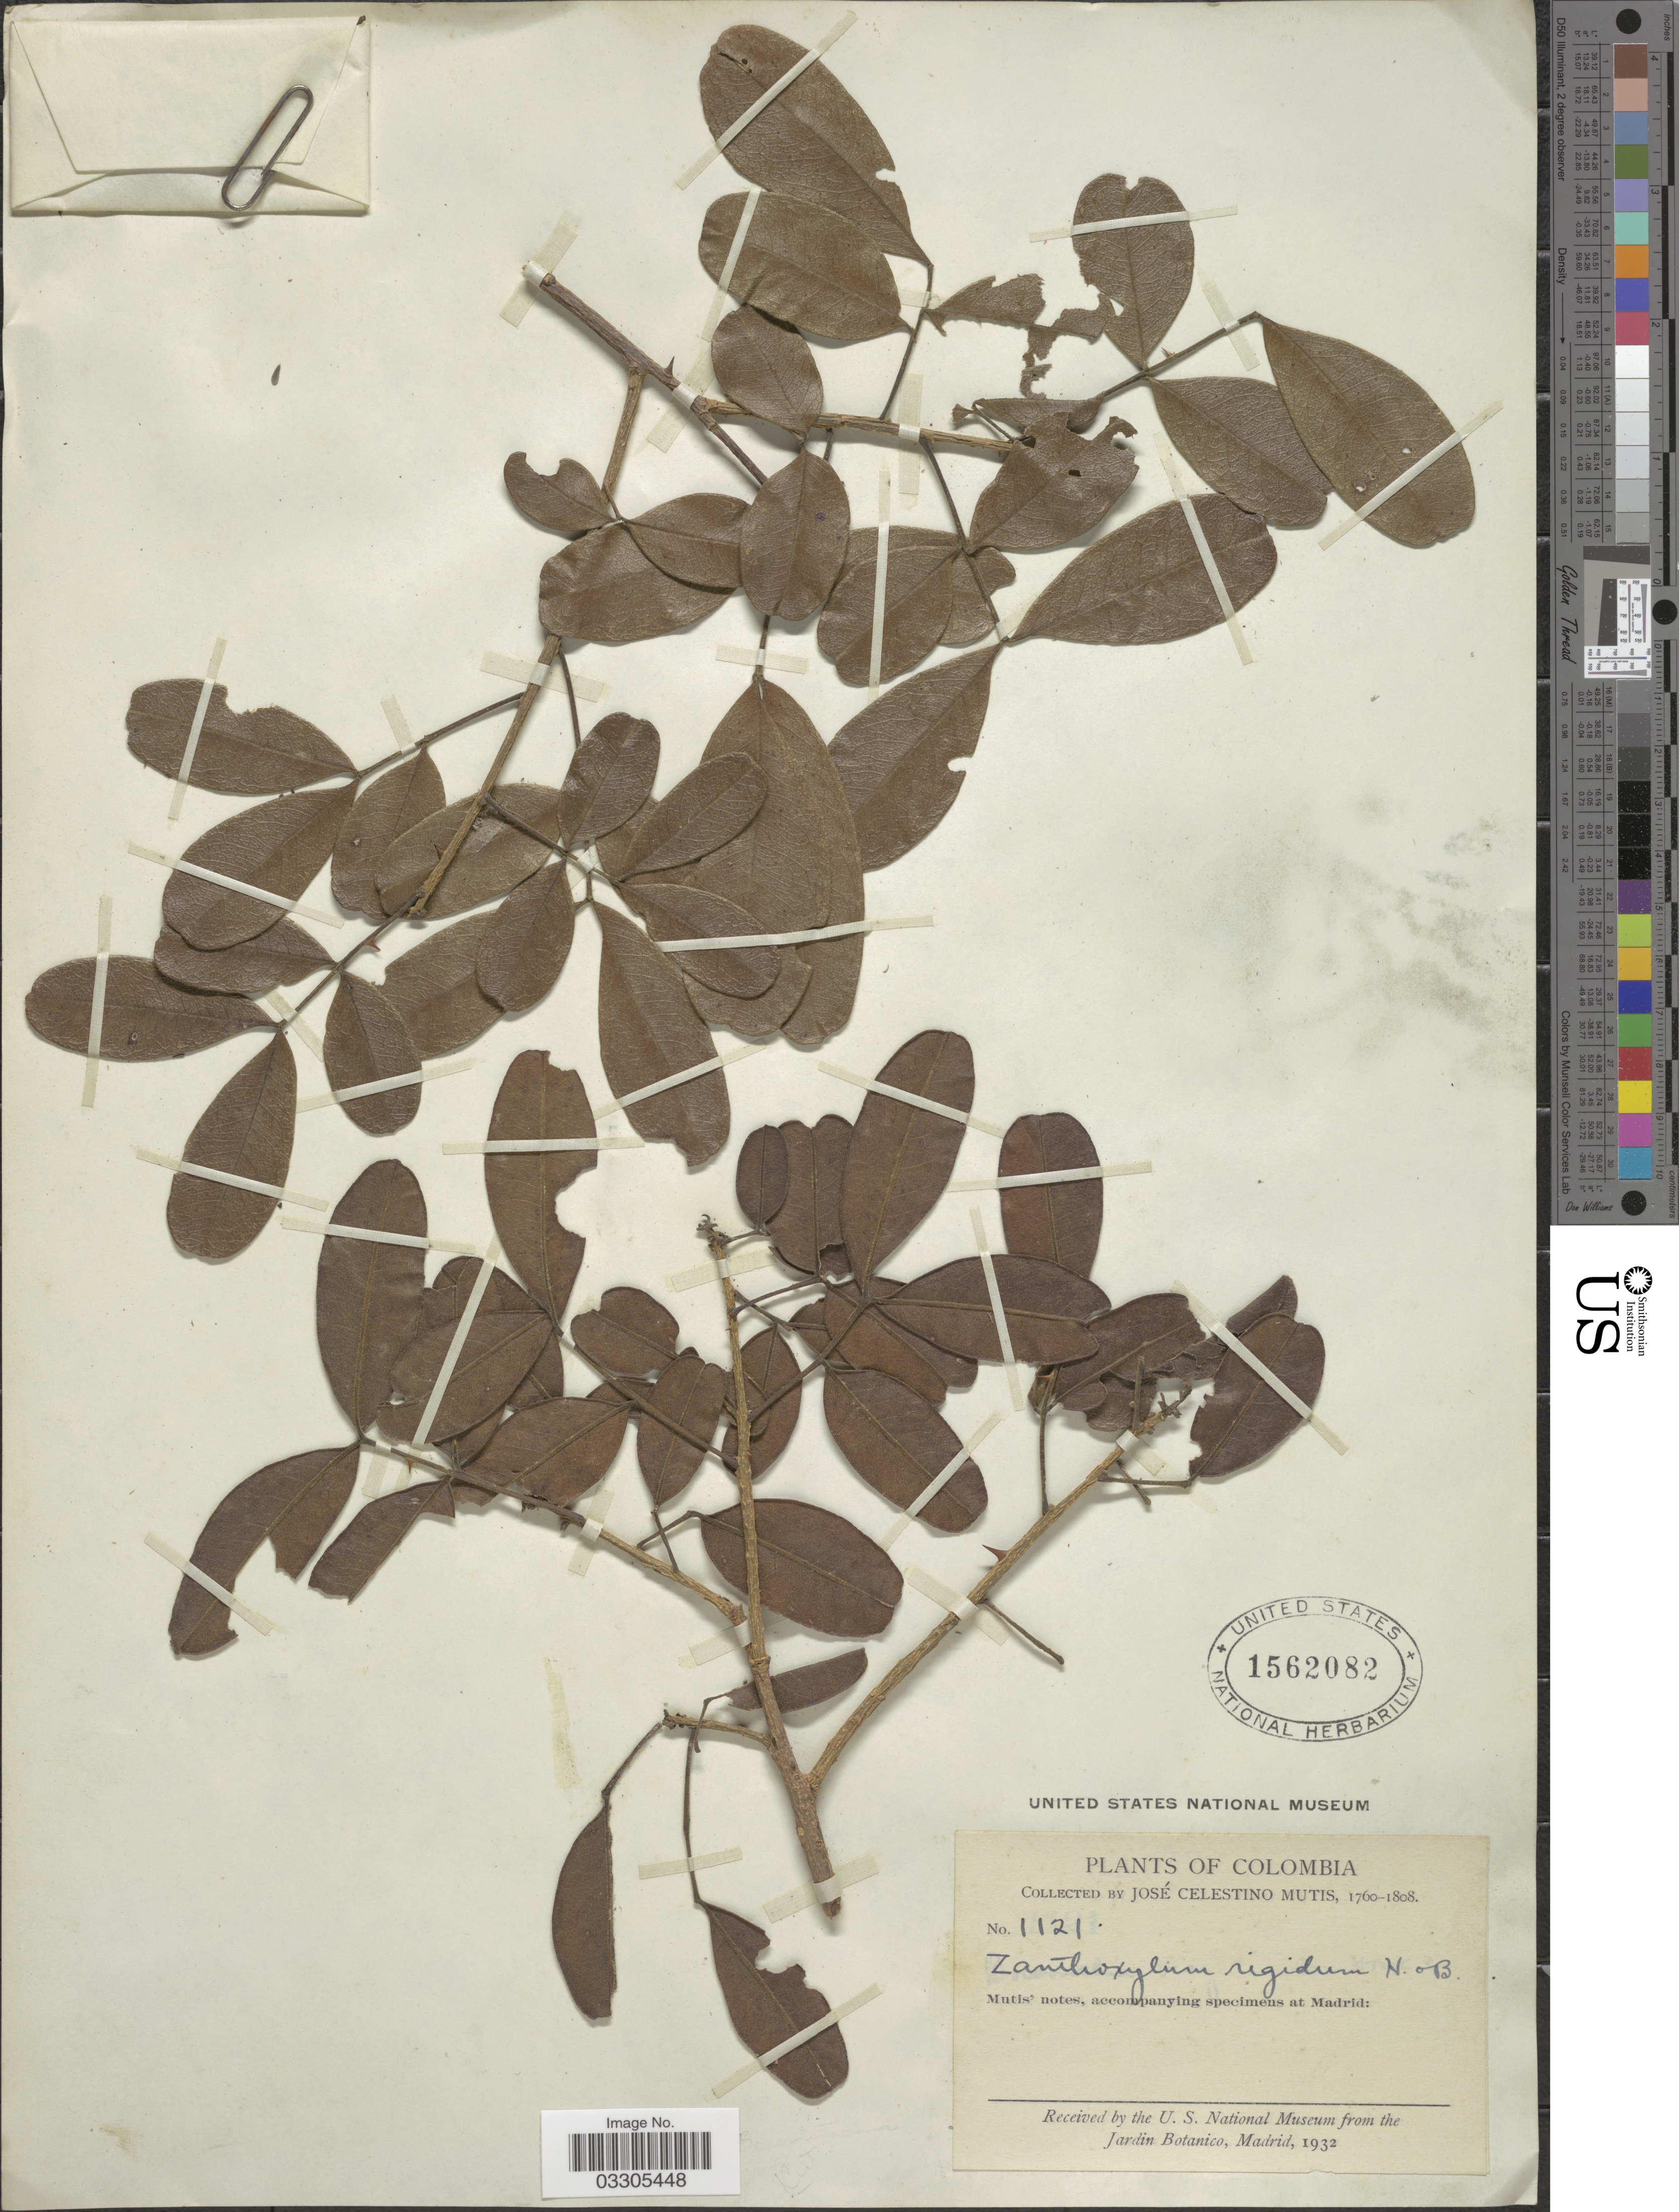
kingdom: Plantae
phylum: Tracheophyta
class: Magnoliopsida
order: Sapindales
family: Rutaceae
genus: Zanthoxylum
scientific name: Zanthoxylum rigidum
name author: Humb. & Bonpl. ex Willd.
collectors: J. C. B. Mutis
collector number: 1121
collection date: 1760/1808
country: Colombia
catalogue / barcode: US 1562082